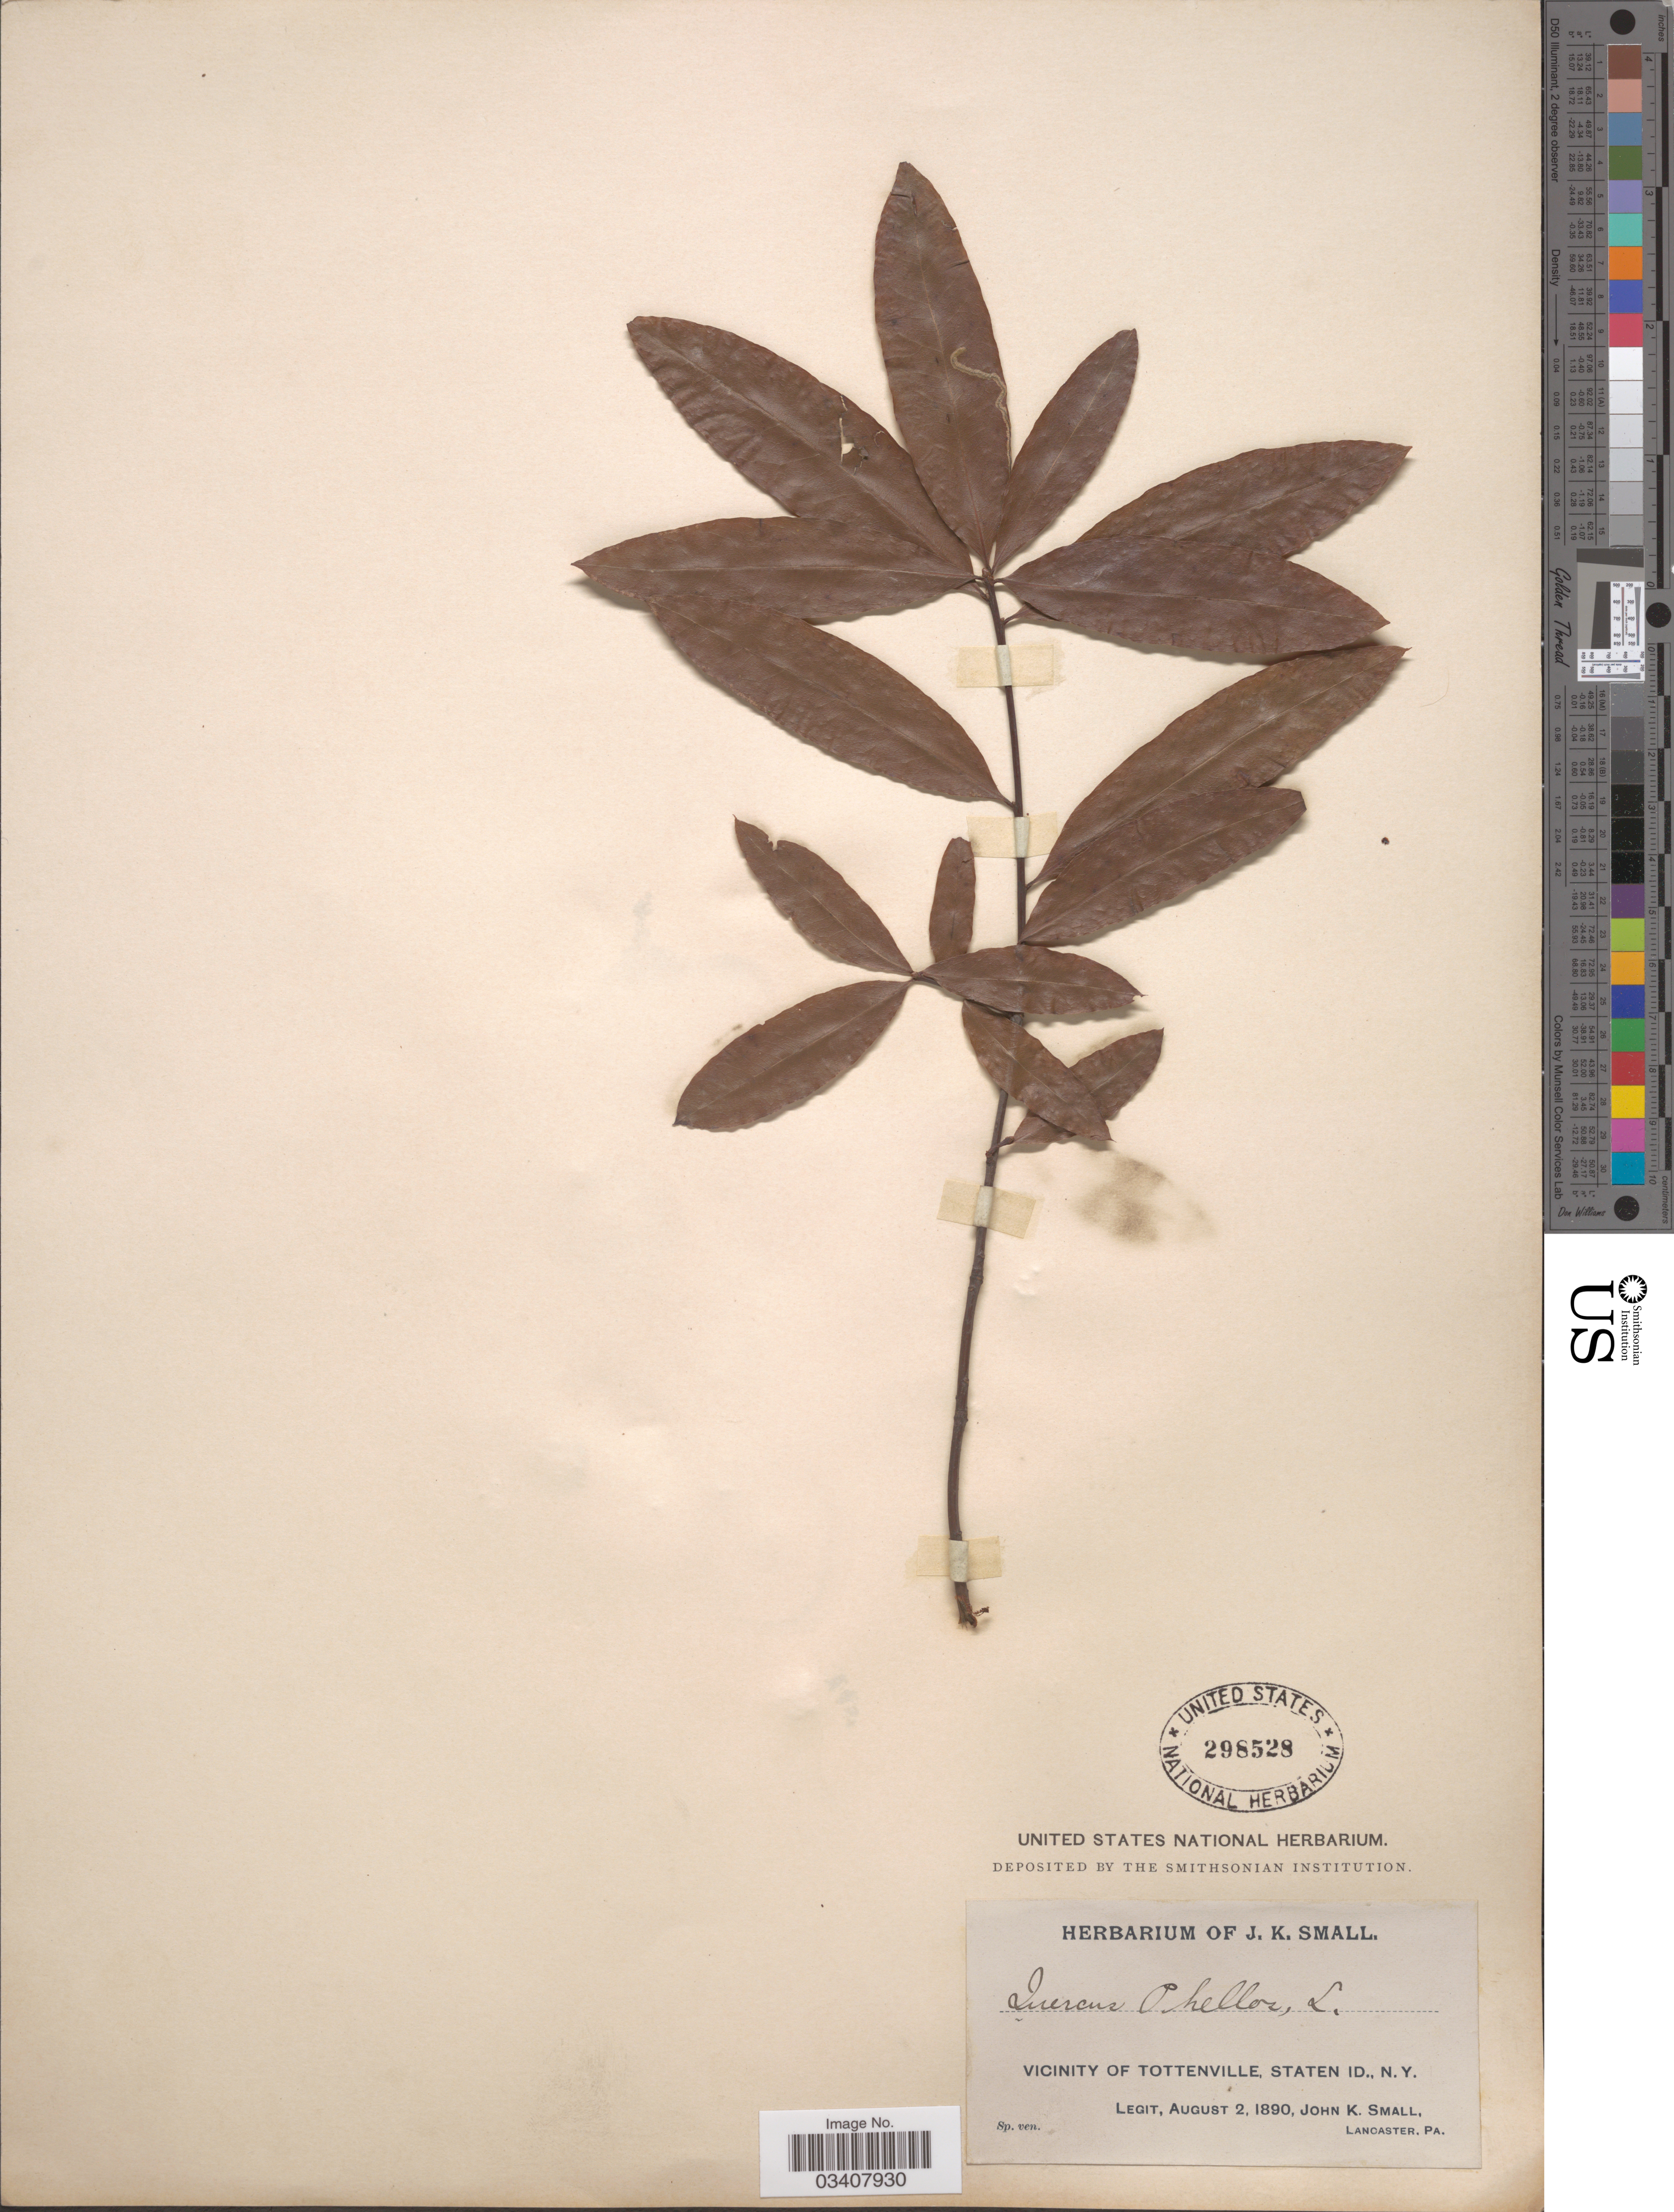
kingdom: Plantae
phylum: Tracheophyta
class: Magnoliopsida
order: Fagales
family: Fagaceae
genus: Quercus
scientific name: Quercus phellos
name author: L.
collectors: J. K. Small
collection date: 1890-08-02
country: United States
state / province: New York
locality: Vicinity of Tottenville, Staten Id.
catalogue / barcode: US 298528